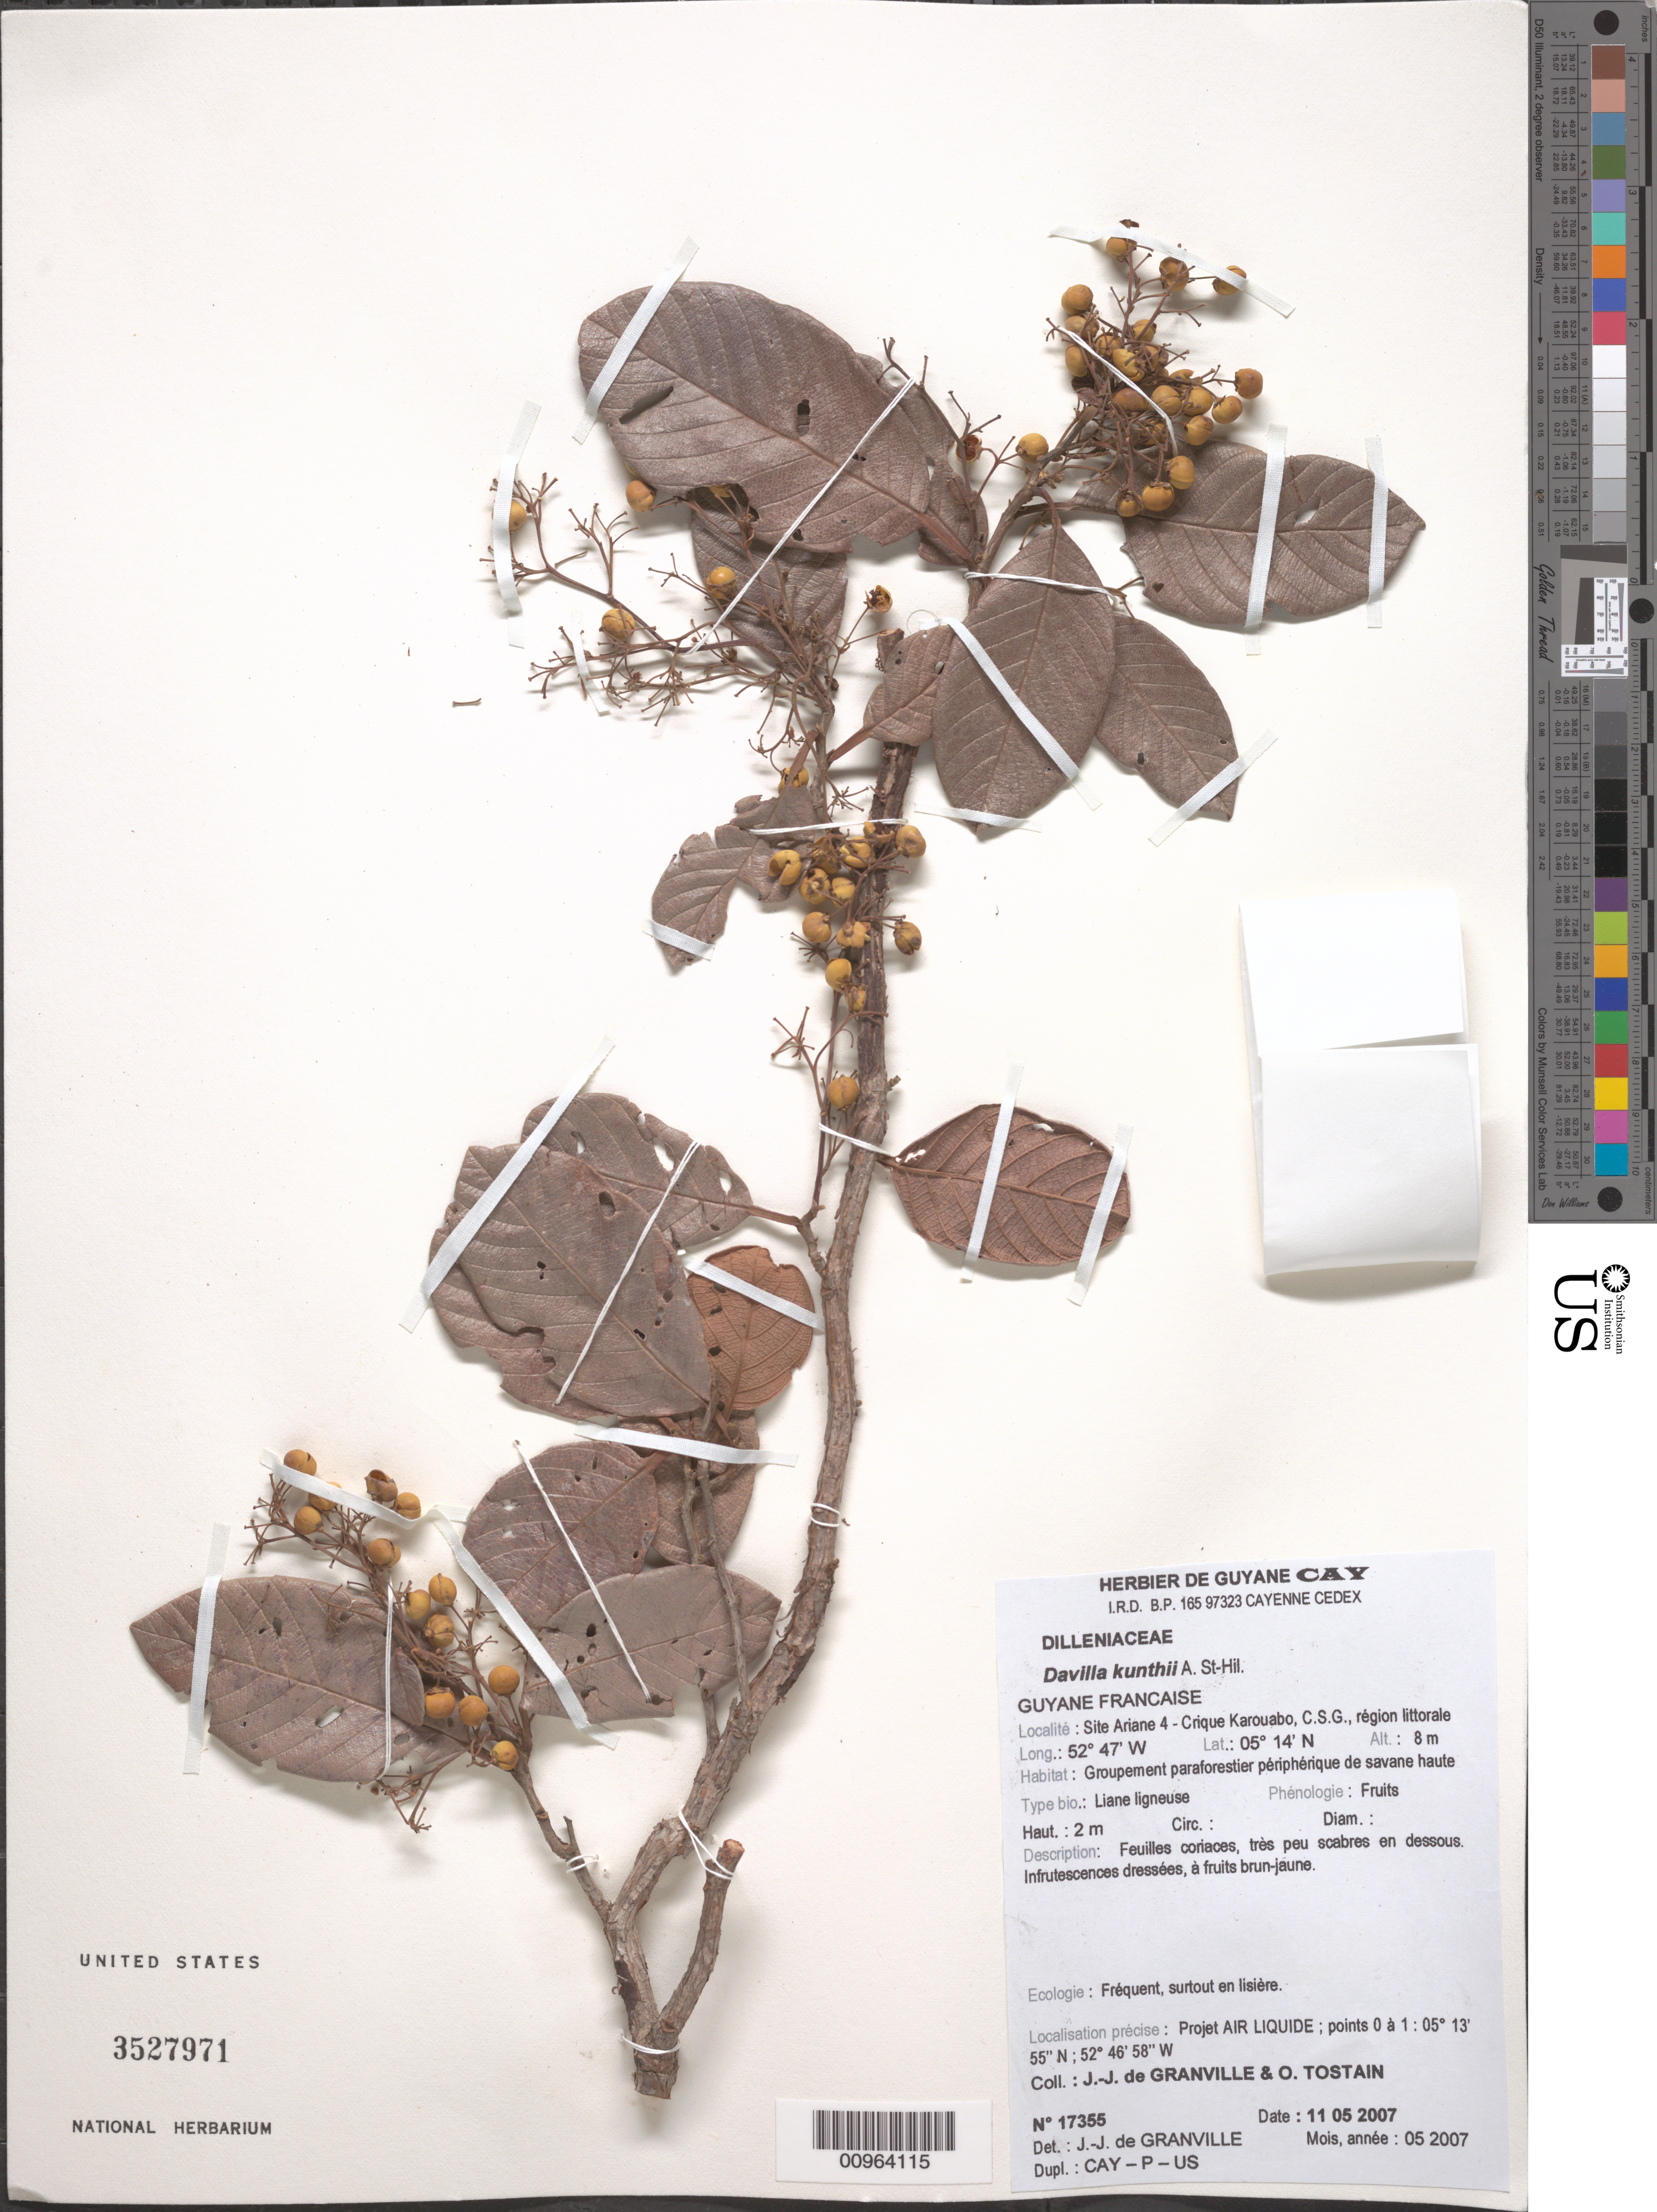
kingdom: Plantae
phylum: Tracheophyta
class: Magnoliopsida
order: Dilleniales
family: Dilleniaceae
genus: Davilla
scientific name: Davilla kunthii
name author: A. St.-Hil.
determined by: Granville, J. J. de, (CAY), Institut de Recherche pour le Developpement (IRD) (FRENCH GUIANA)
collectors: J.-J. de Granville & O. Tostain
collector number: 17355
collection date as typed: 11-May-07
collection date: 2007-05-11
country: French Guiana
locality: Crique Karouabo, C.S.G., Site Ariane 4. Projet AIR LIQUIDE; points 0 a 1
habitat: Region littorale; groupement paraforestier peripherique de savane haute. Surtout en lisiere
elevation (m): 8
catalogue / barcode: US 3527971